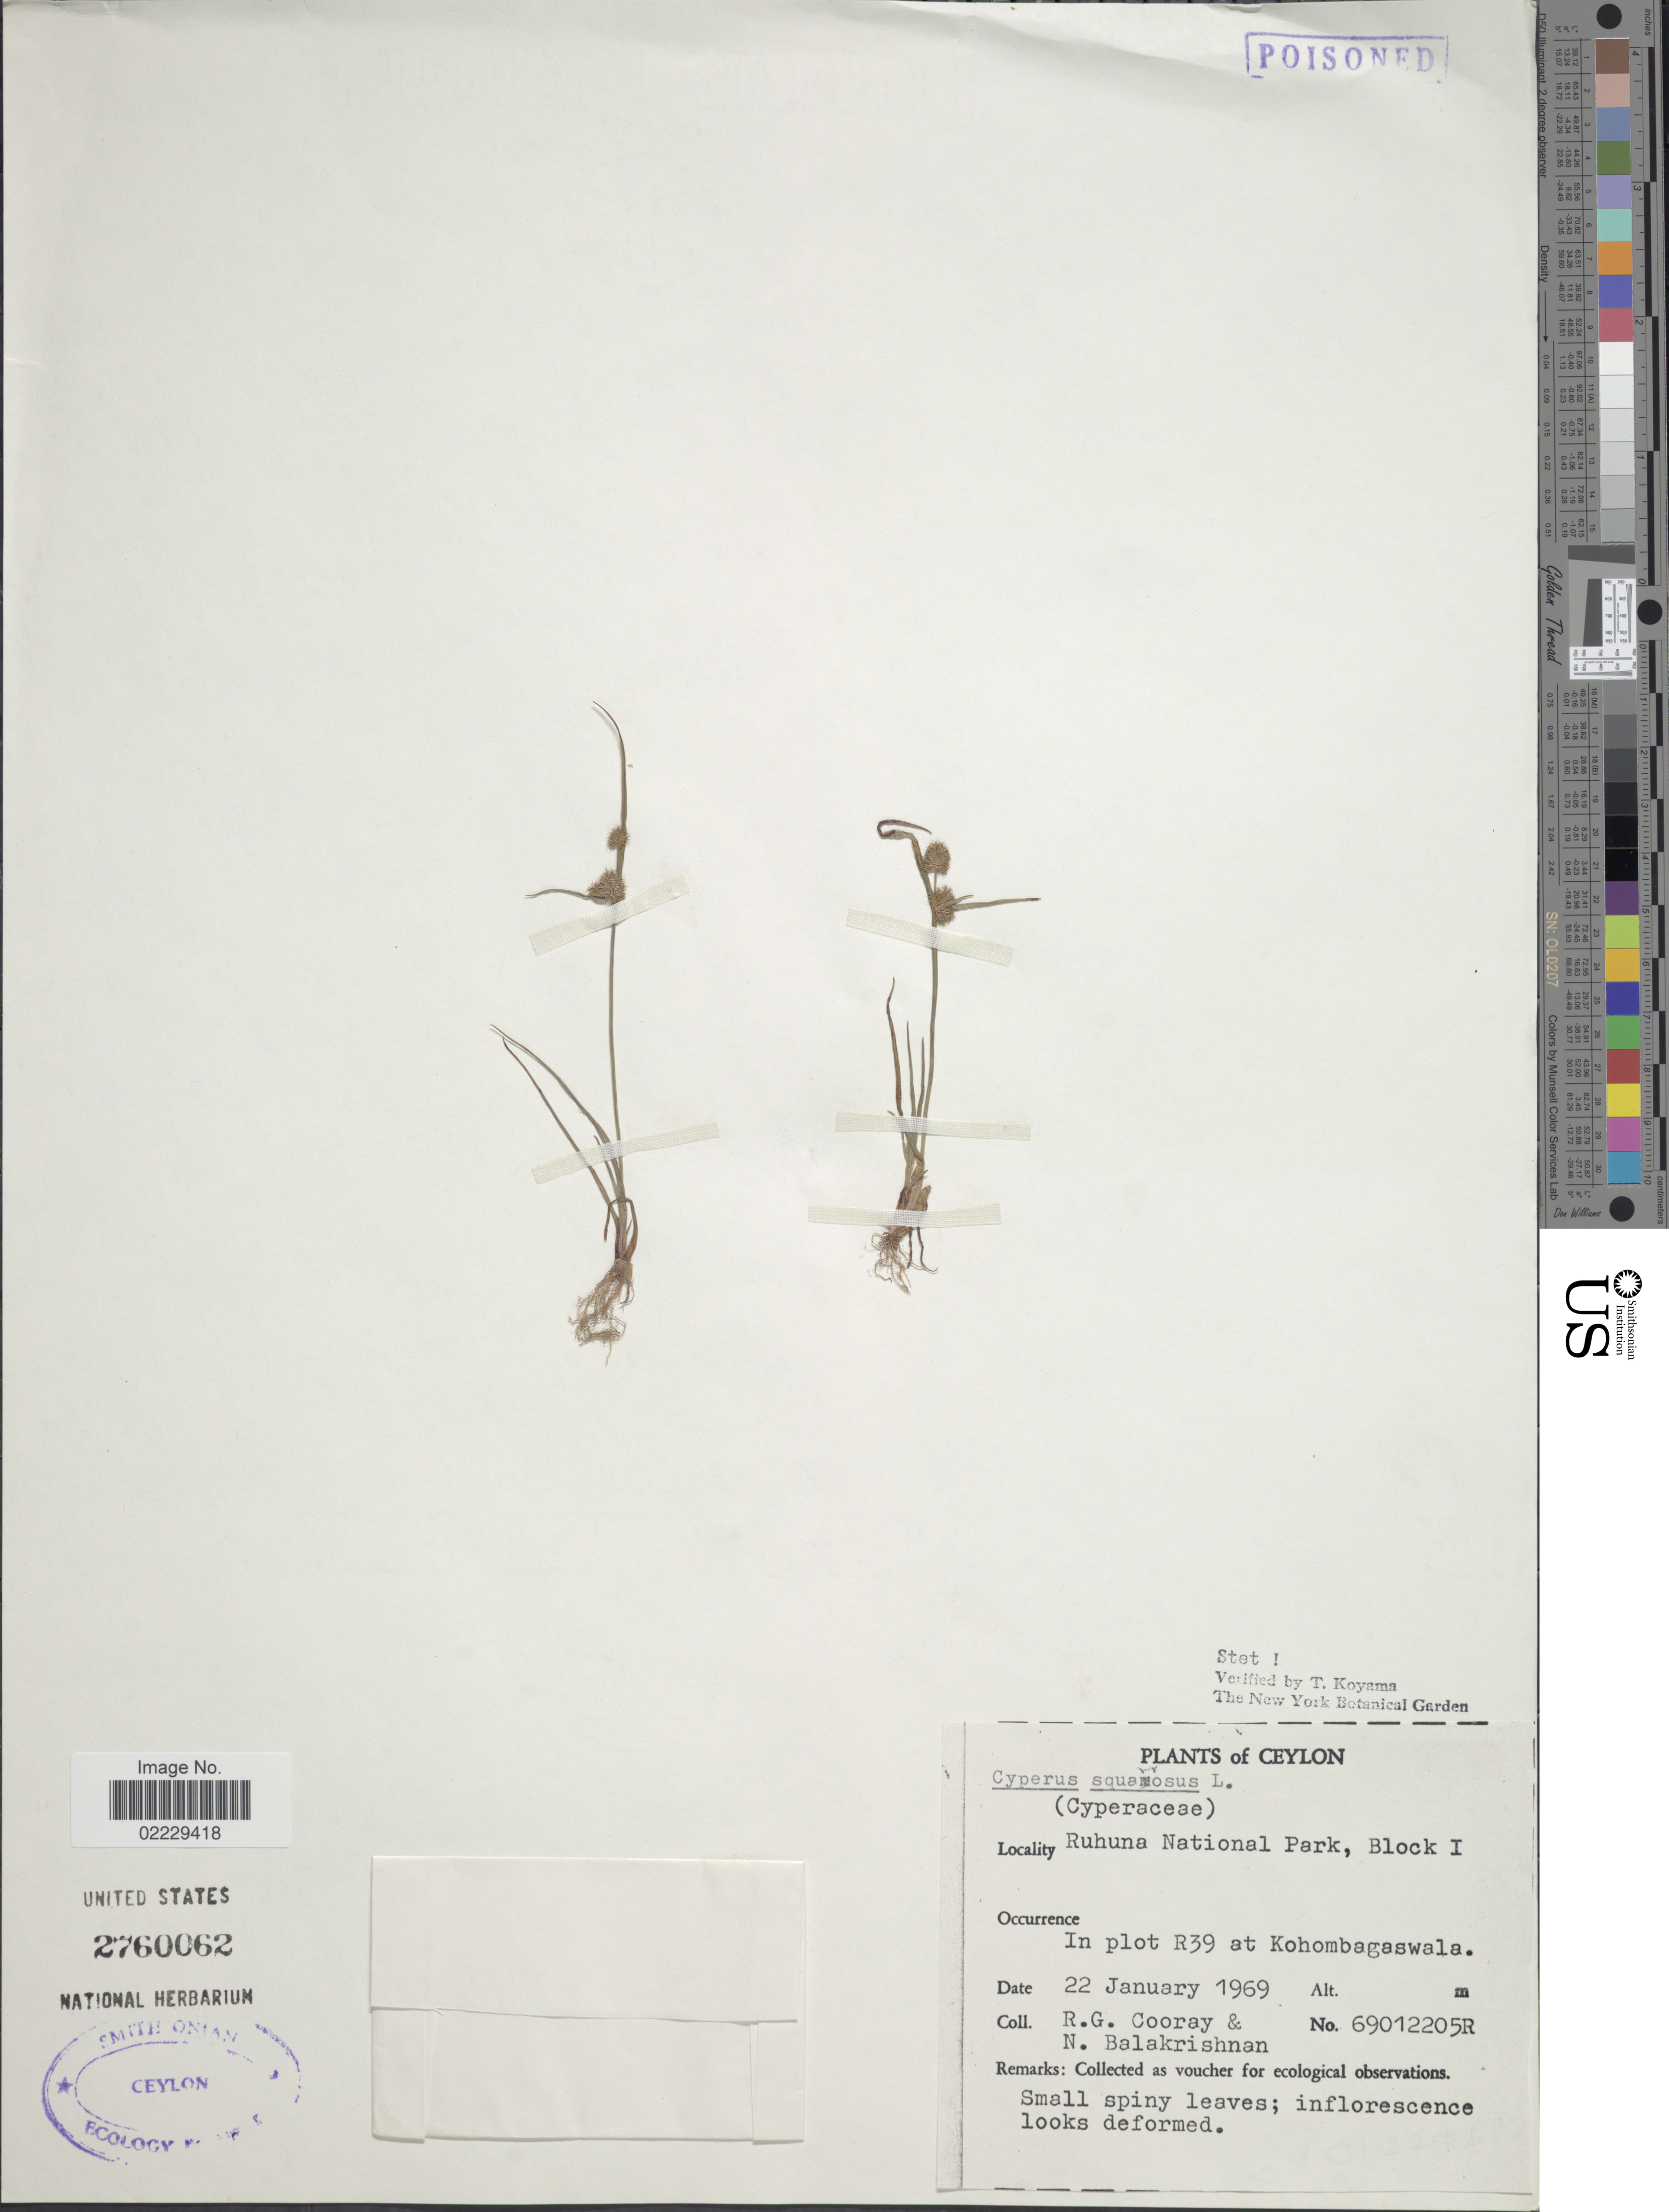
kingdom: Plantae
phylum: Tracheophyta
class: Liliopsida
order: Poales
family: Cyperaceae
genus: Cyperus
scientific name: Cyperus squarrosus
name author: L.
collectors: R. Cooray & N. Balakrishnan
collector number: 69012205R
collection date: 1969-01-22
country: Sri Lanka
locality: Ceylon, Ruhuna National Park, Block 1, In plot R39 at Kohombagaswala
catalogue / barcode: US 2760062